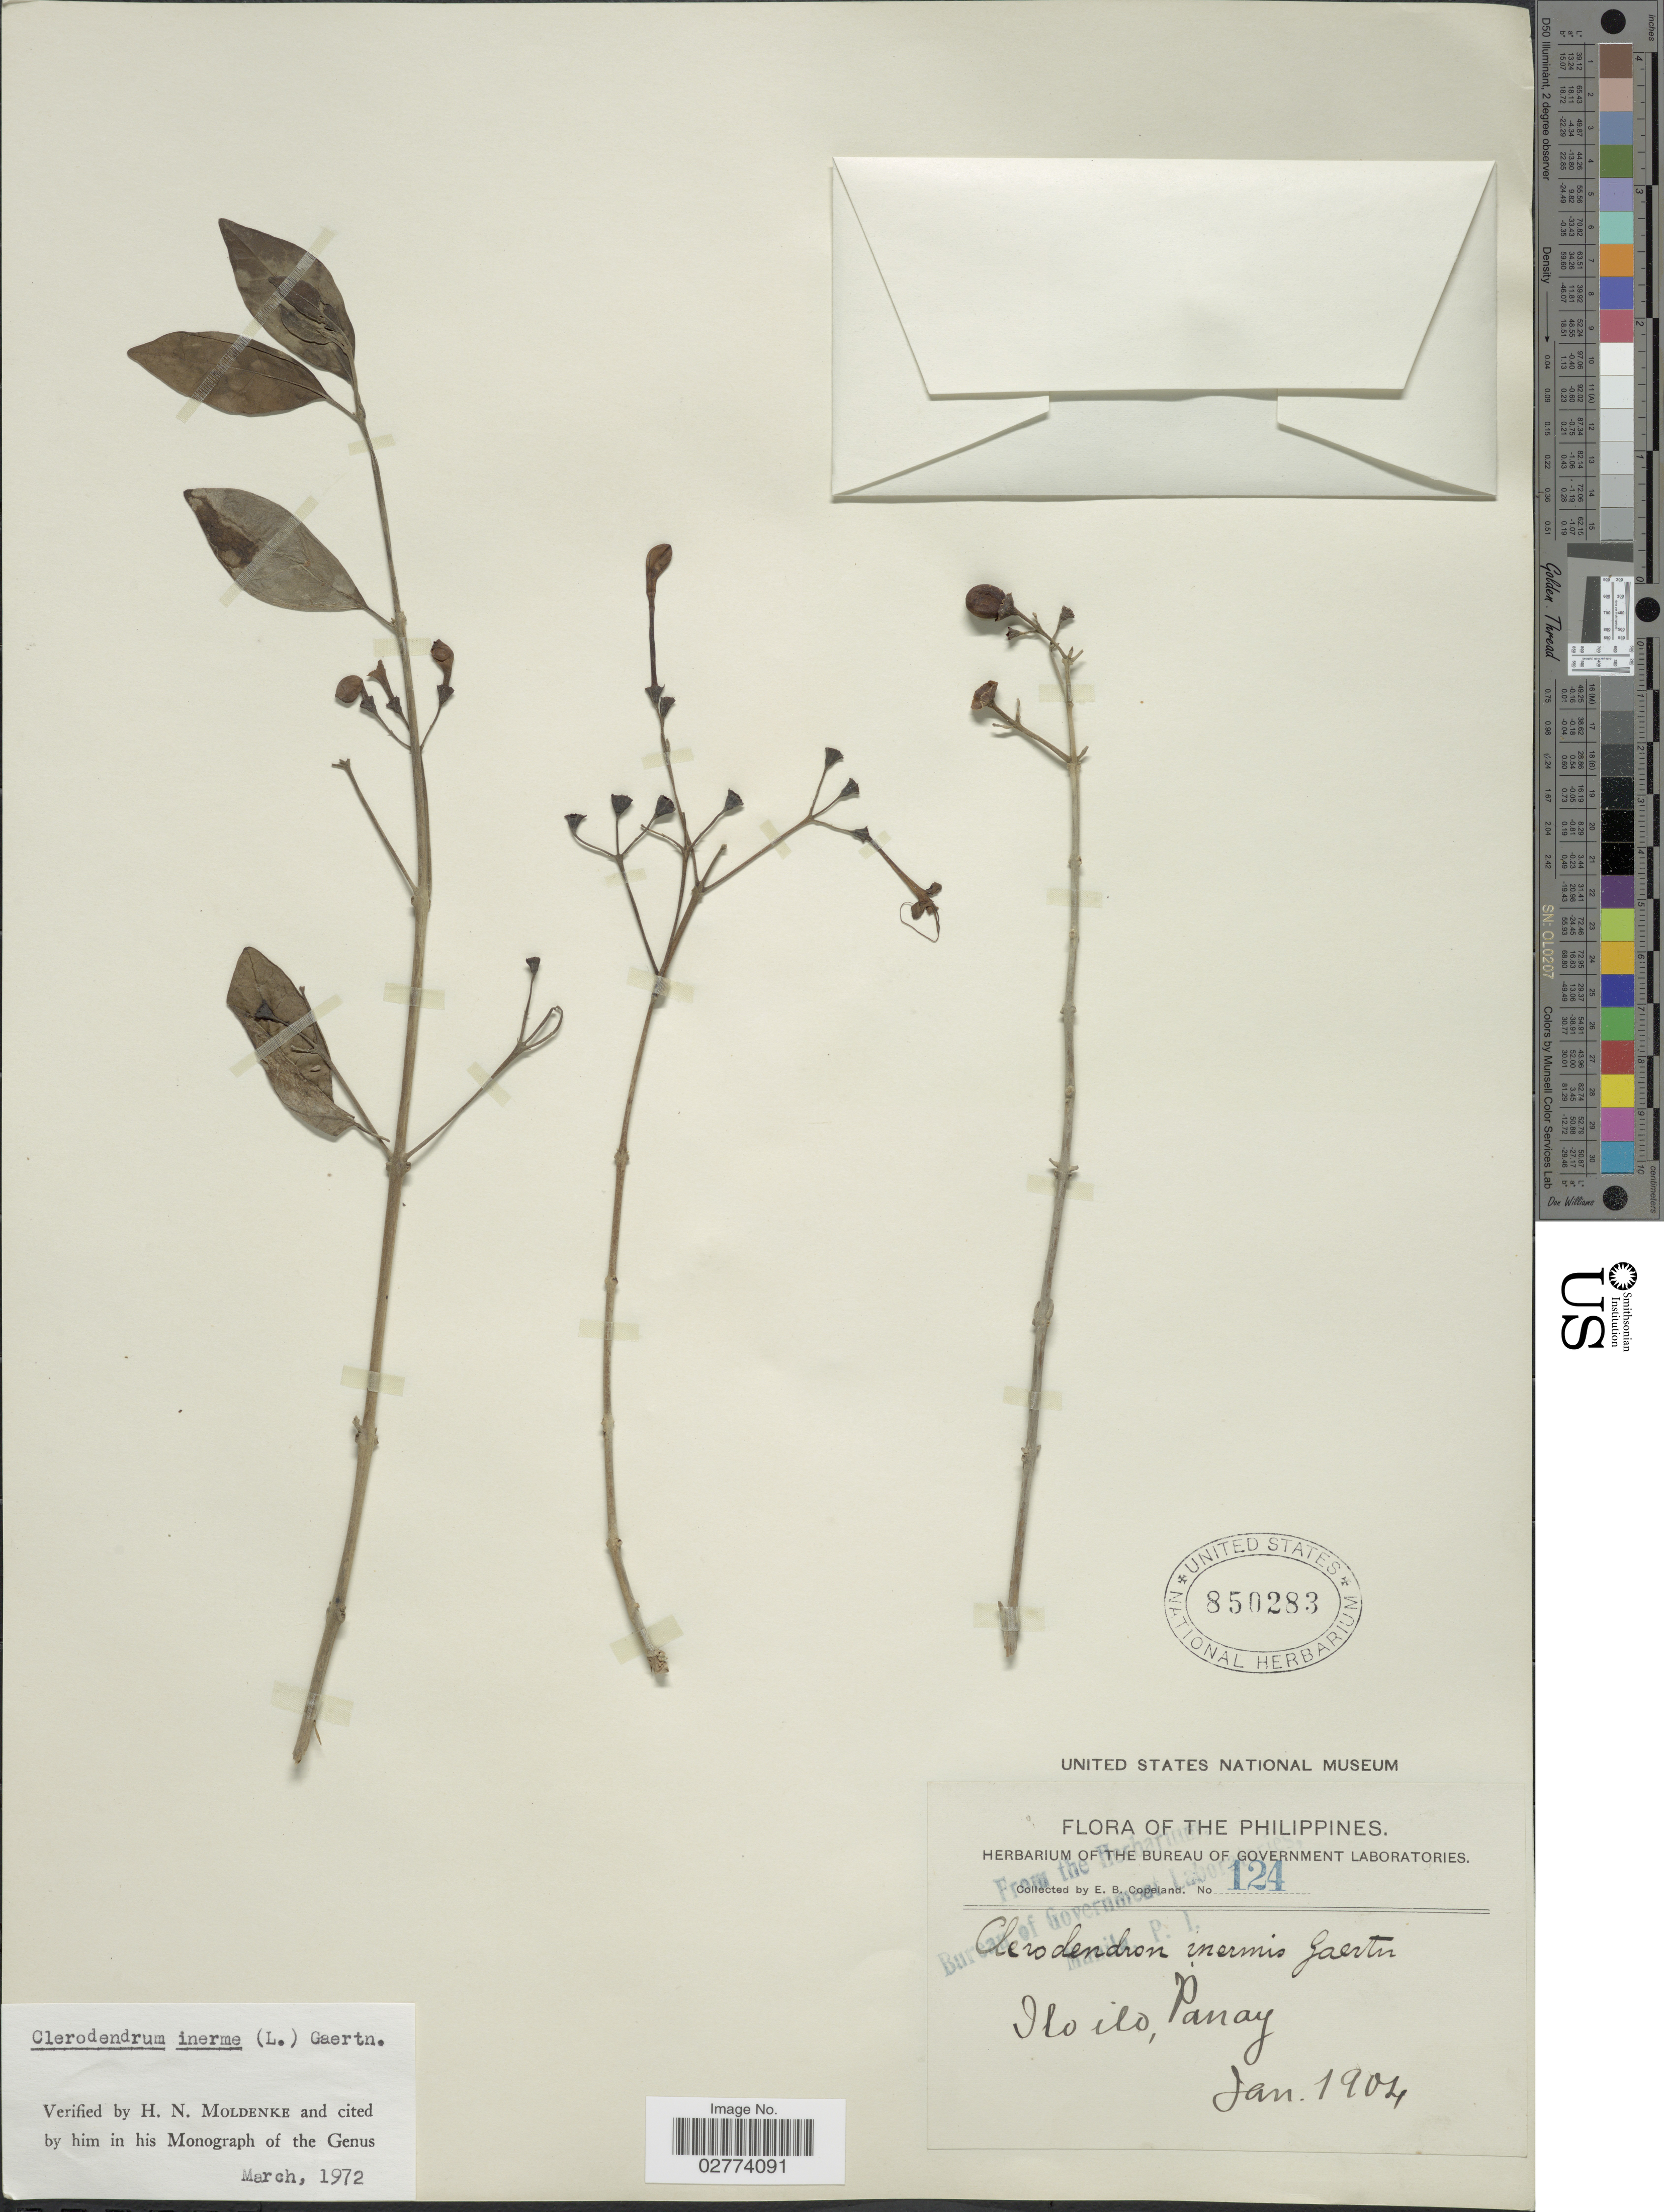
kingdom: Plantae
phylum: Tracheophyta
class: Magnoliopsida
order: Lamiales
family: Lamiaceae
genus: Clerodendrum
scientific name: Clerodendrum inerme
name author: (L.) Gaertn.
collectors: E. B. Copeland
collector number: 124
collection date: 1904-01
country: Philippines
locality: Iloilo City, Panay island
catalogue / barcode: US 850283